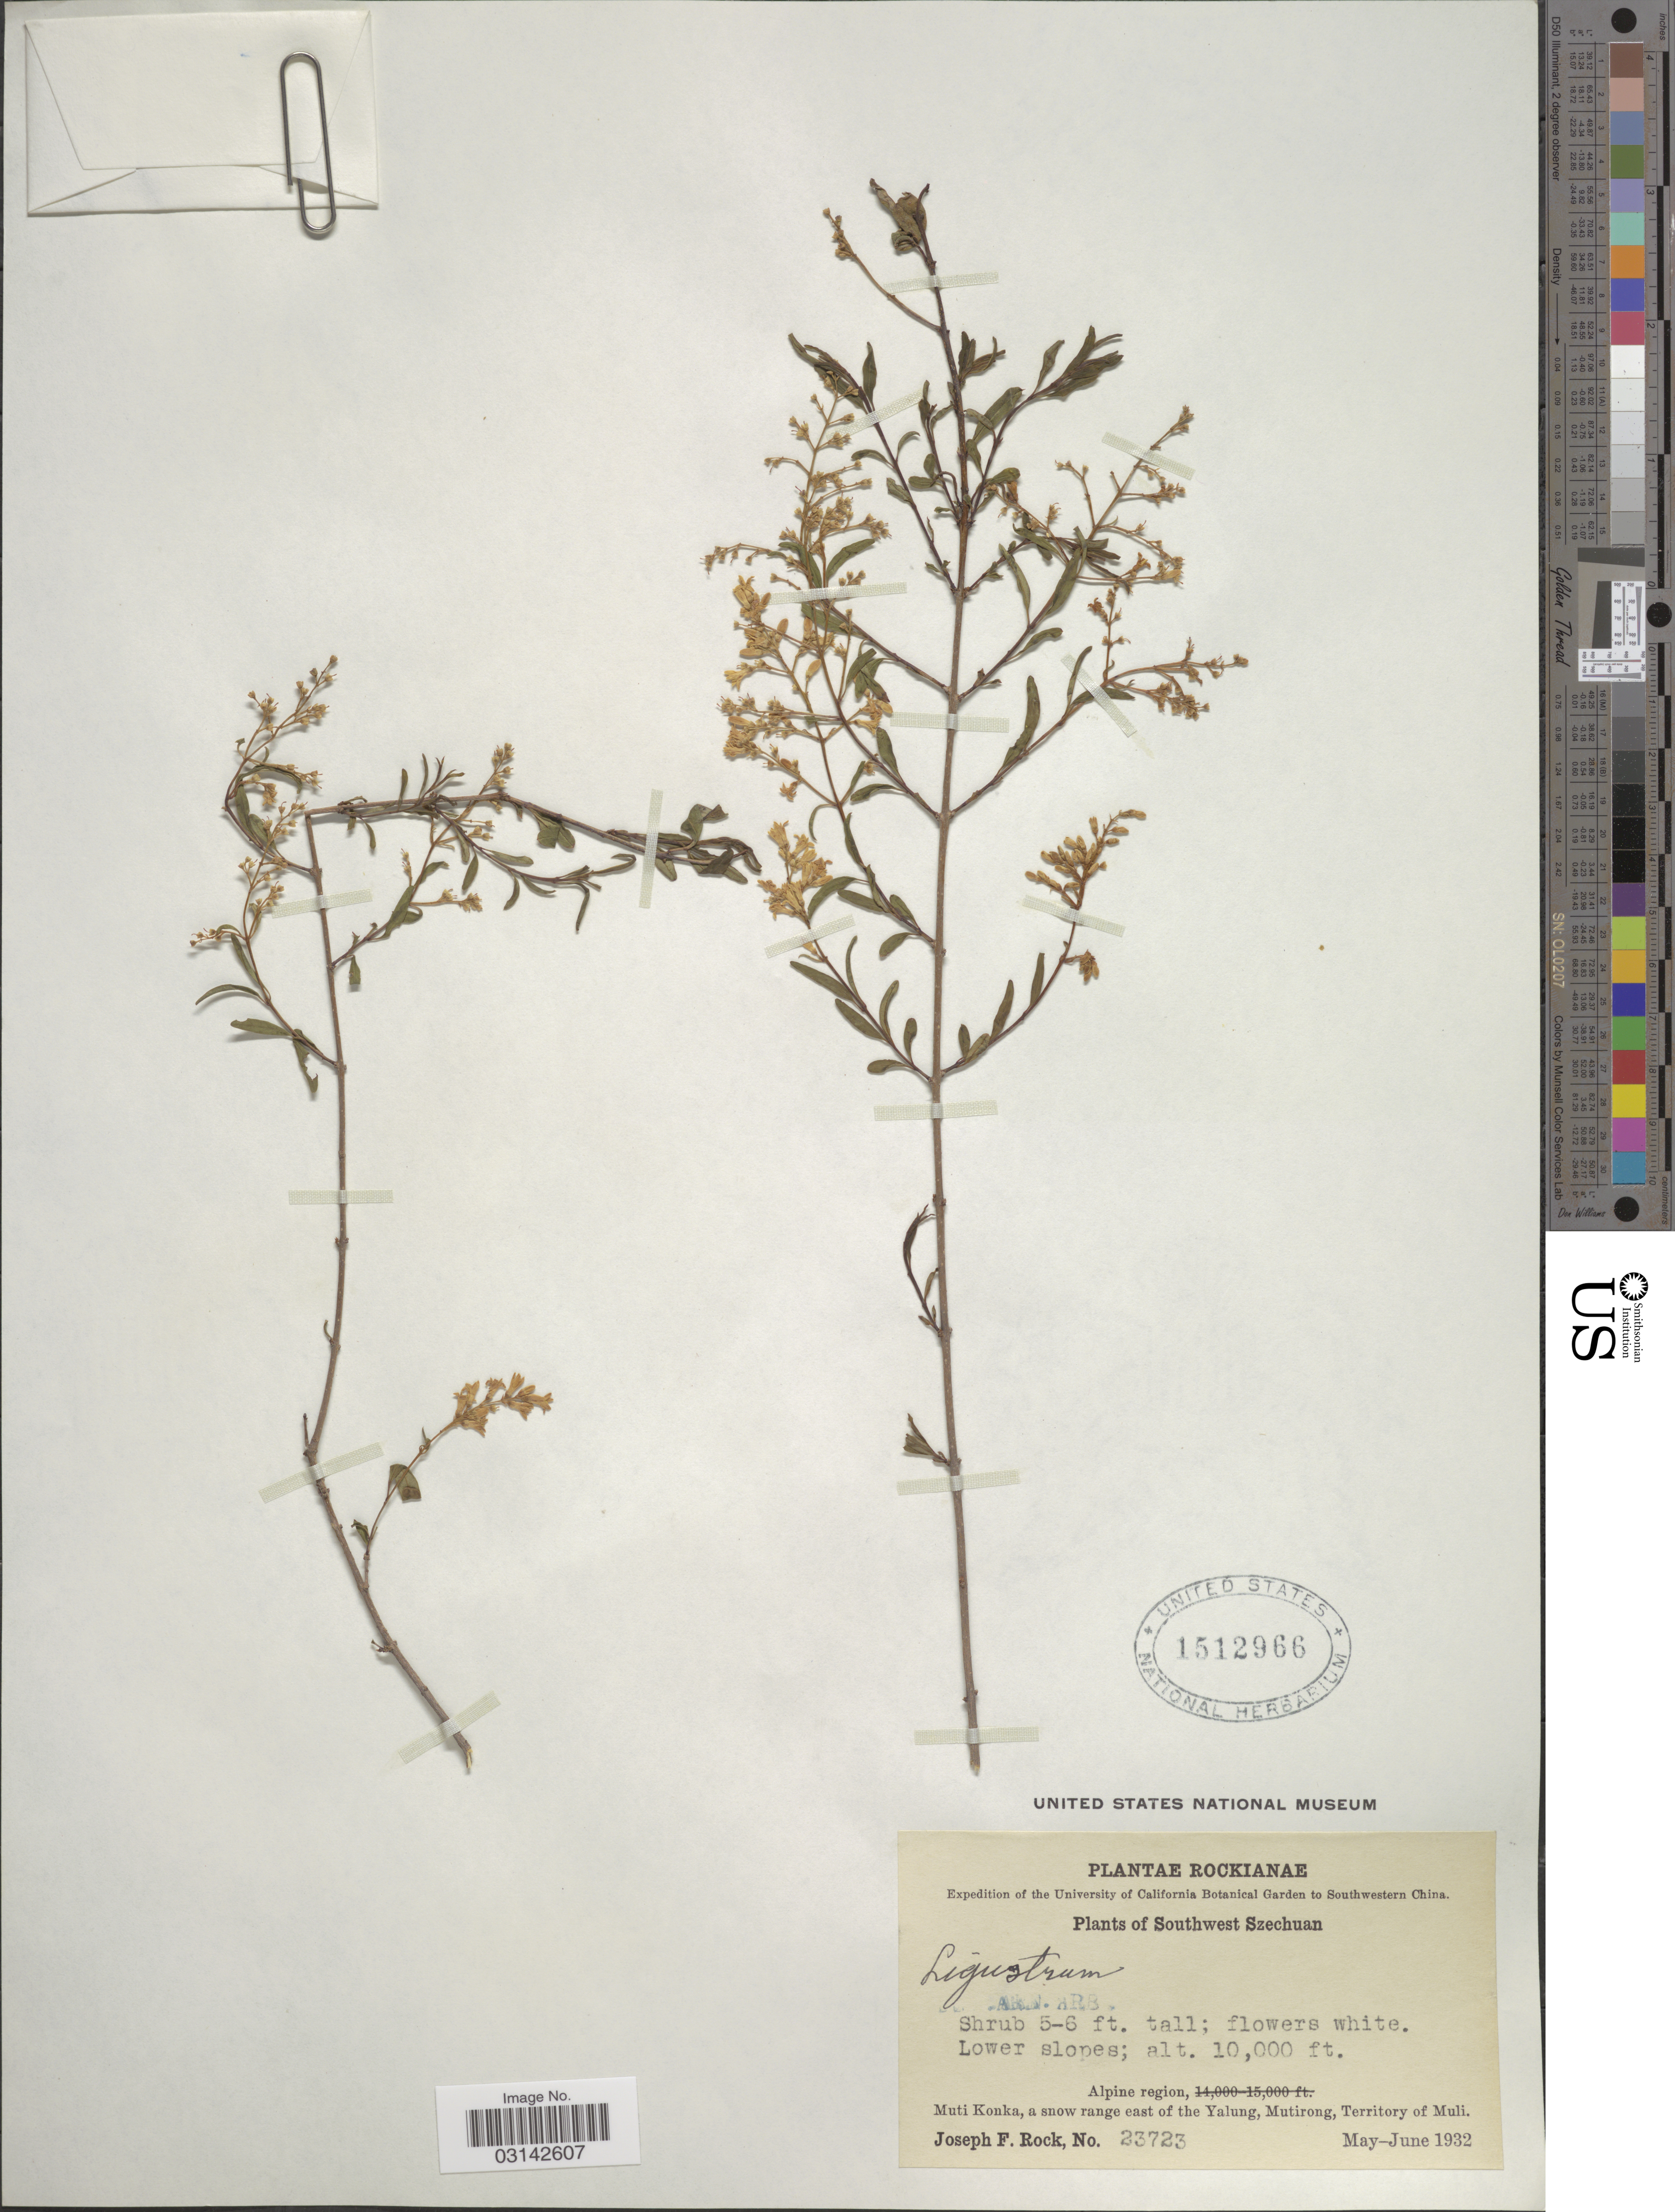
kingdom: Plantae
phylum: Tracheophyta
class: Magnoliopsida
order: Lamiales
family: Oleaceae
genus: Ligustrum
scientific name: Ligustrum sp.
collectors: J. F. Rock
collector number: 23723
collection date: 1932-05/1932-06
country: China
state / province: Sichuan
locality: Southwestern China, Soutwest Szechuan. Alpine region, Muti Konka, a snow range east of the Yalung, Mutirong, Territory of Muli.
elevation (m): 3048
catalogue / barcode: US 1512966